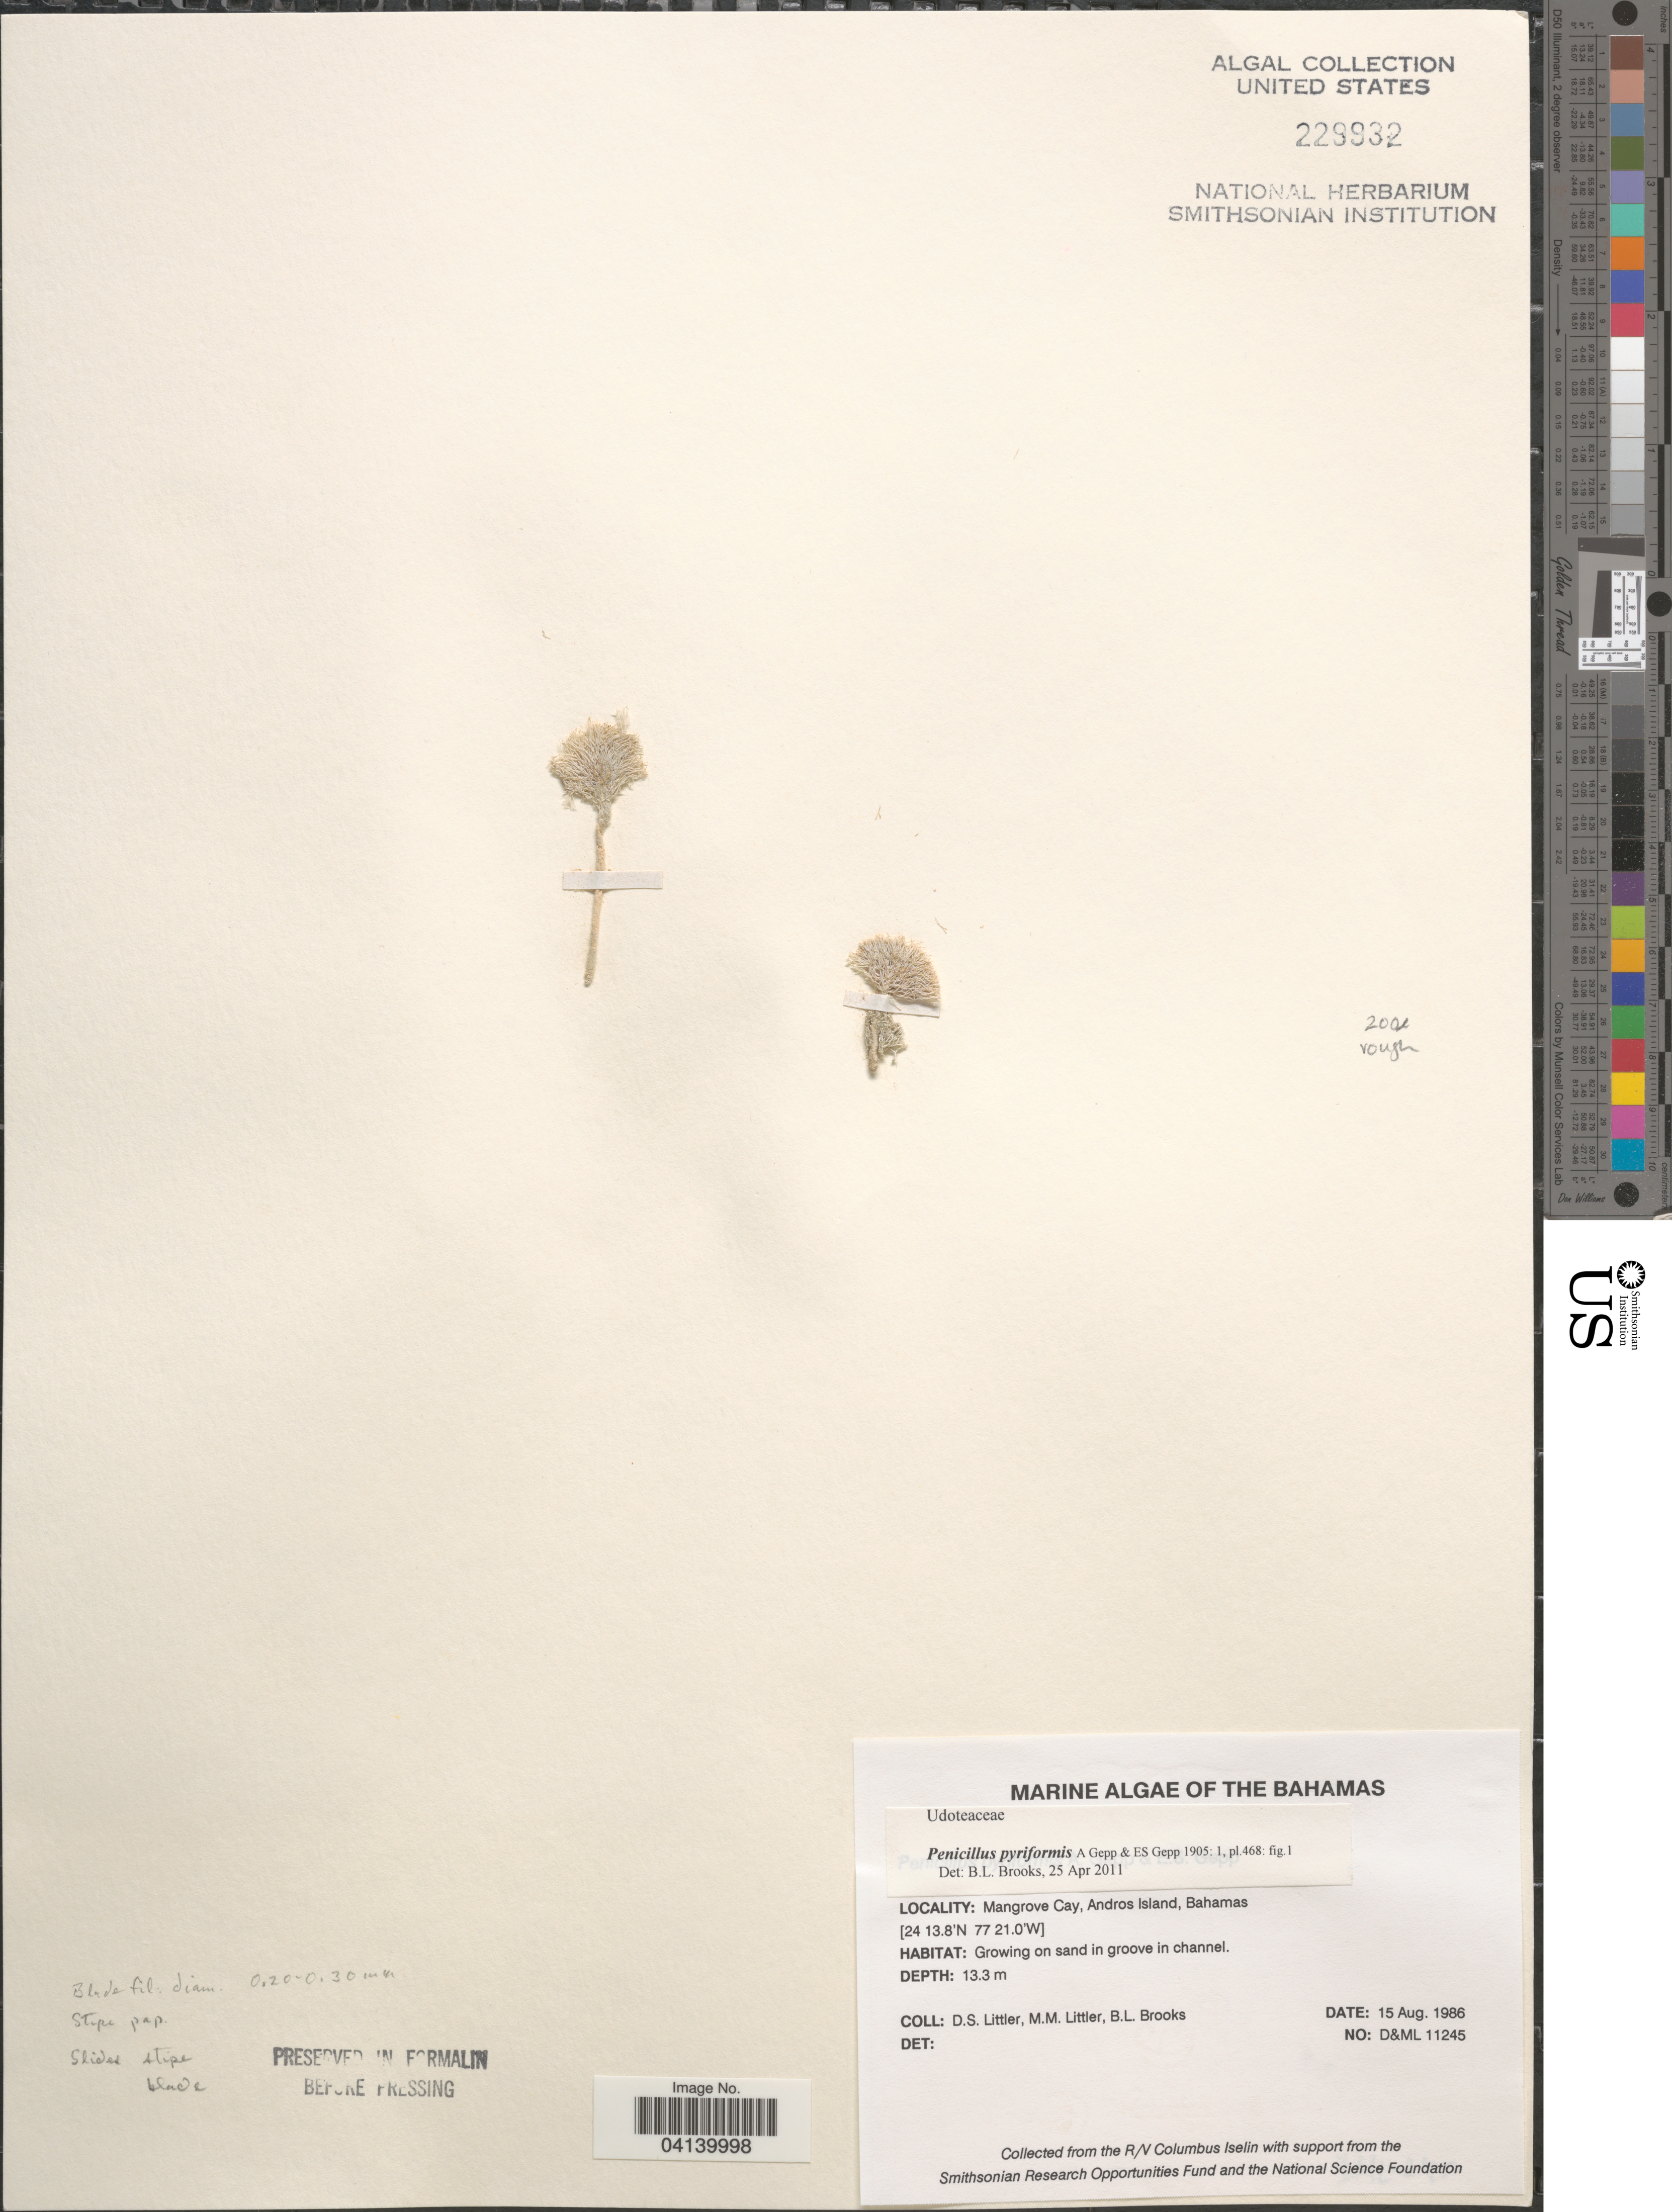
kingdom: Plantae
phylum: Chlorophyta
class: Ulvophyceae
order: Bryopsidales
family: Udoteaceae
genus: Penicillus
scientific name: Penicillus pyriformis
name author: A. Gepp & E. Gepp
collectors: D. S. Littler & B. Brooks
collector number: D&ML11245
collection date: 1986-08-15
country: Bahamas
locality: Mangrove Cay, Andros Island.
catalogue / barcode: US 229932